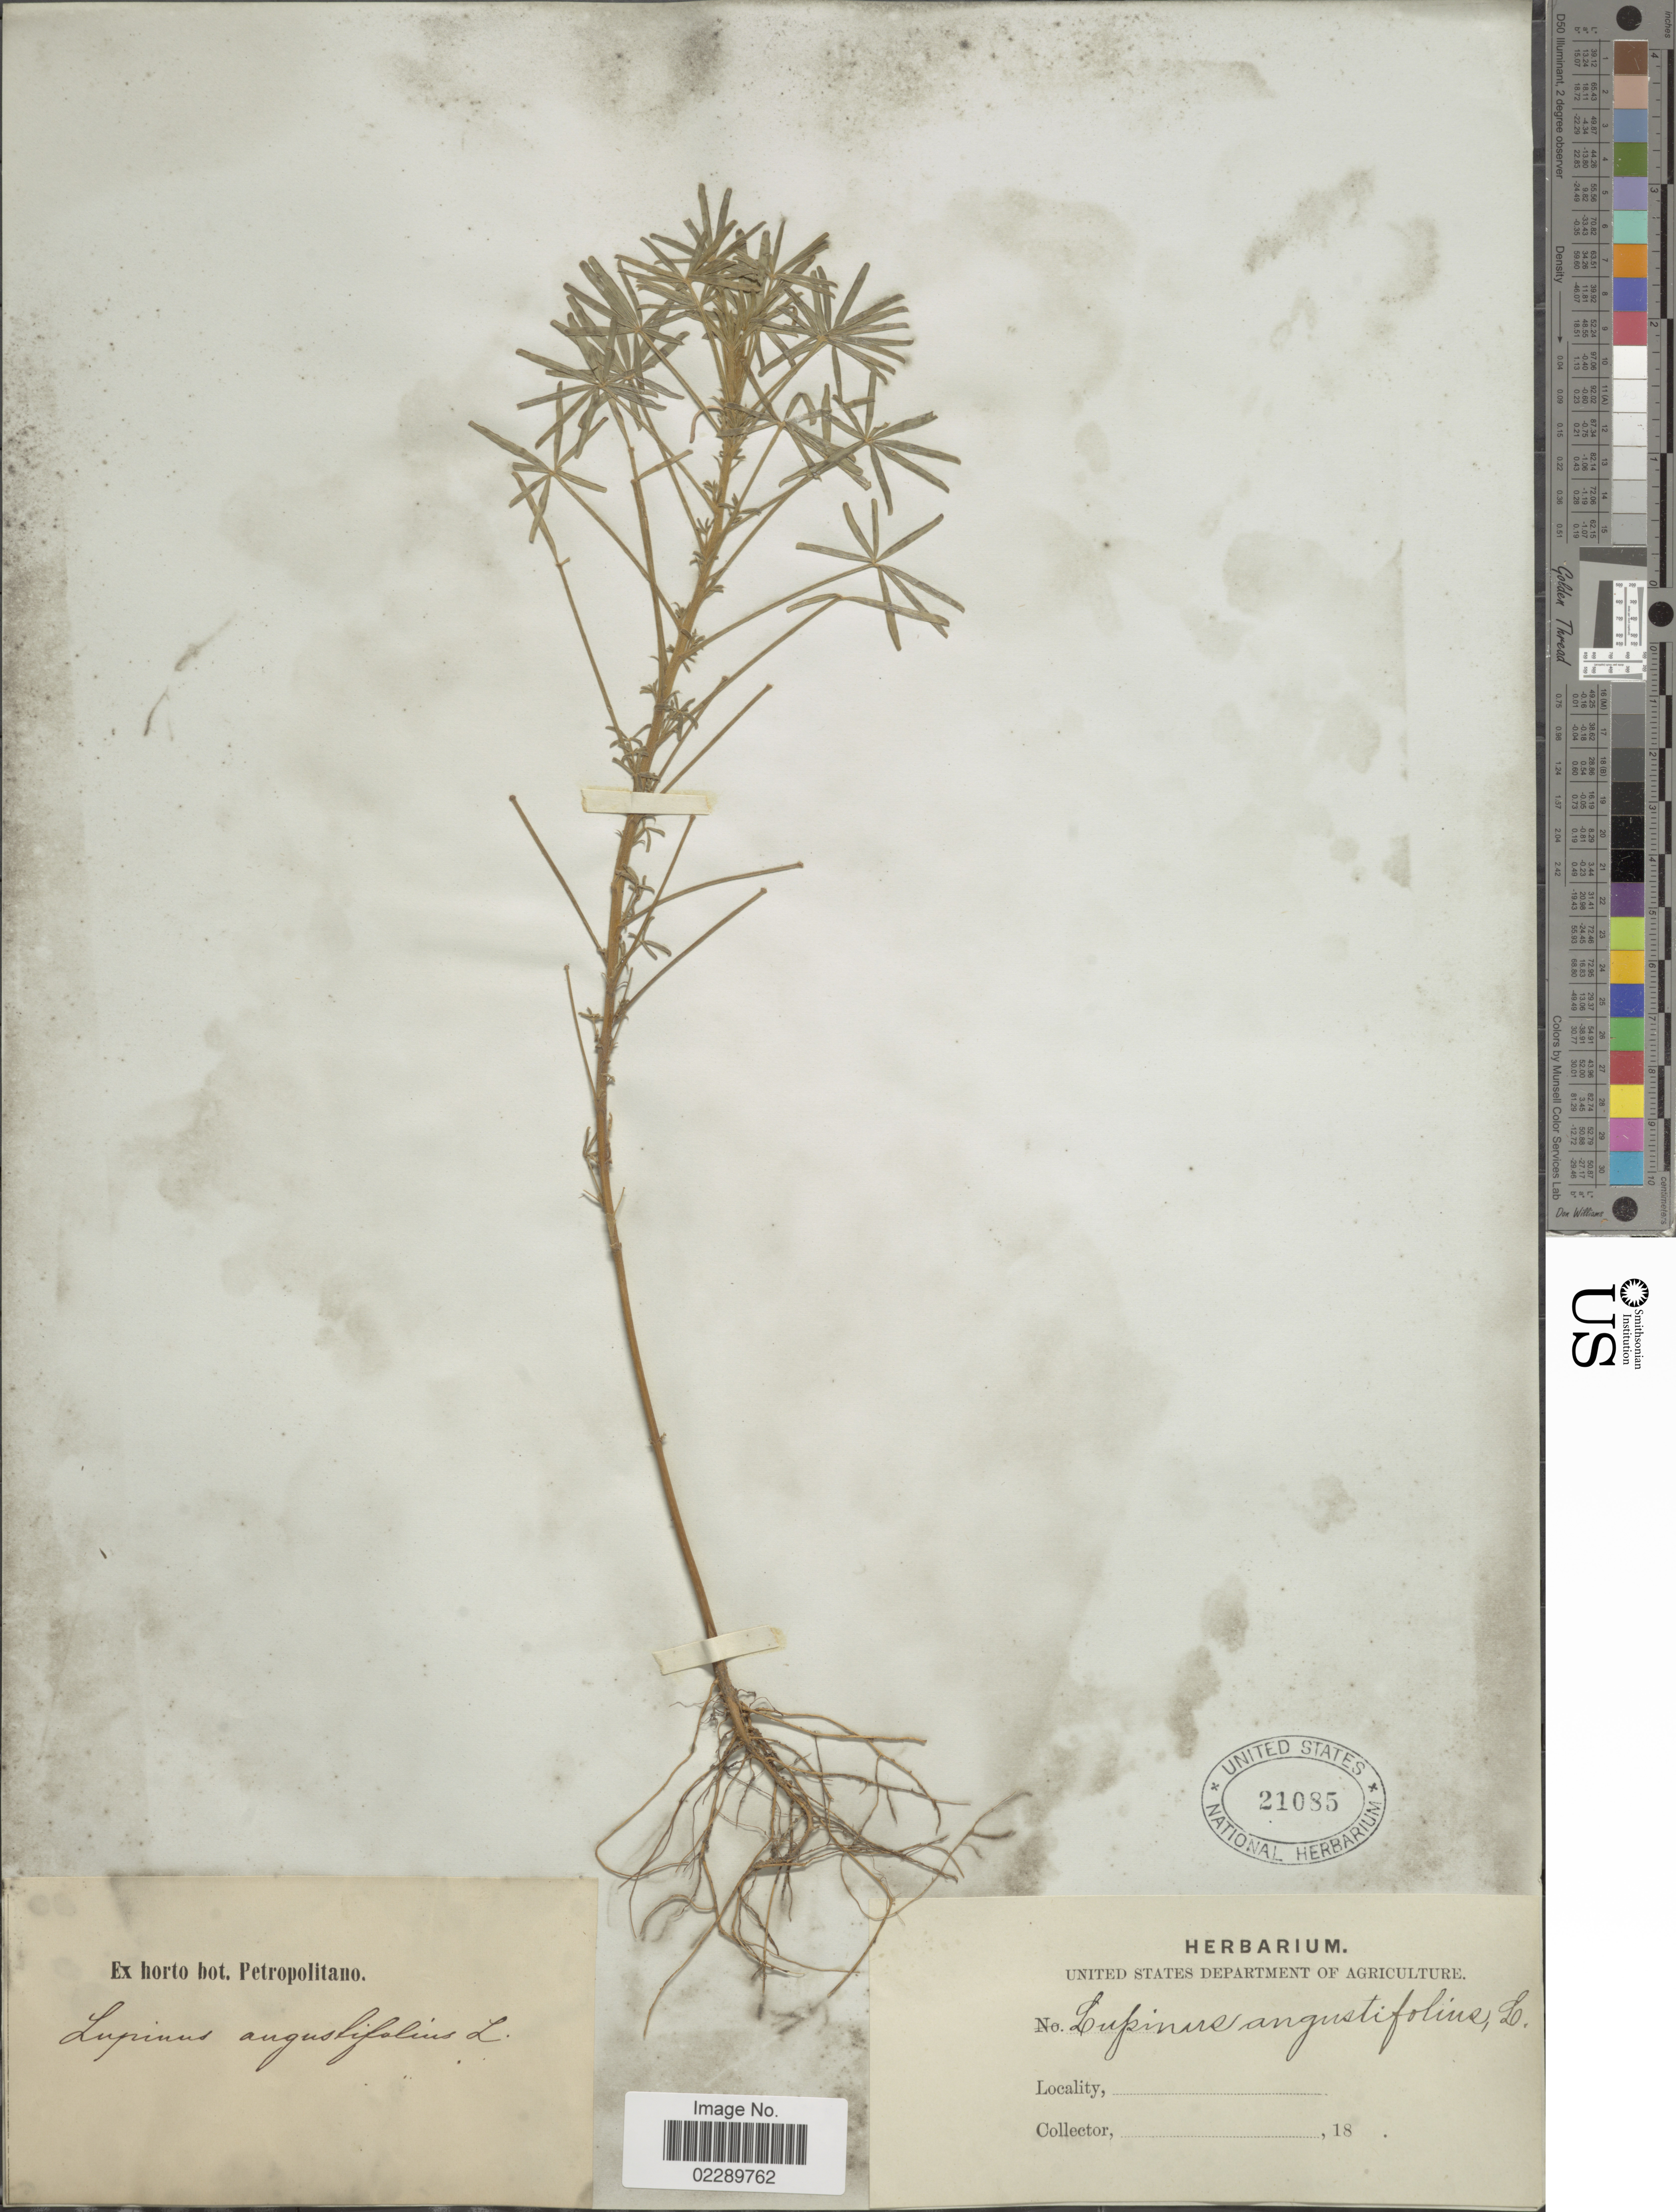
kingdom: Plantae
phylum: Tracheophyta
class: Magnoliopsida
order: Fabales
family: Fabaceae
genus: Lupinus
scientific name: Lupinus angustifolius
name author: L.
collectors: ex Horto Bot. Petropolitano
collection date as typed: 18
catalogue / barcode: US 21085